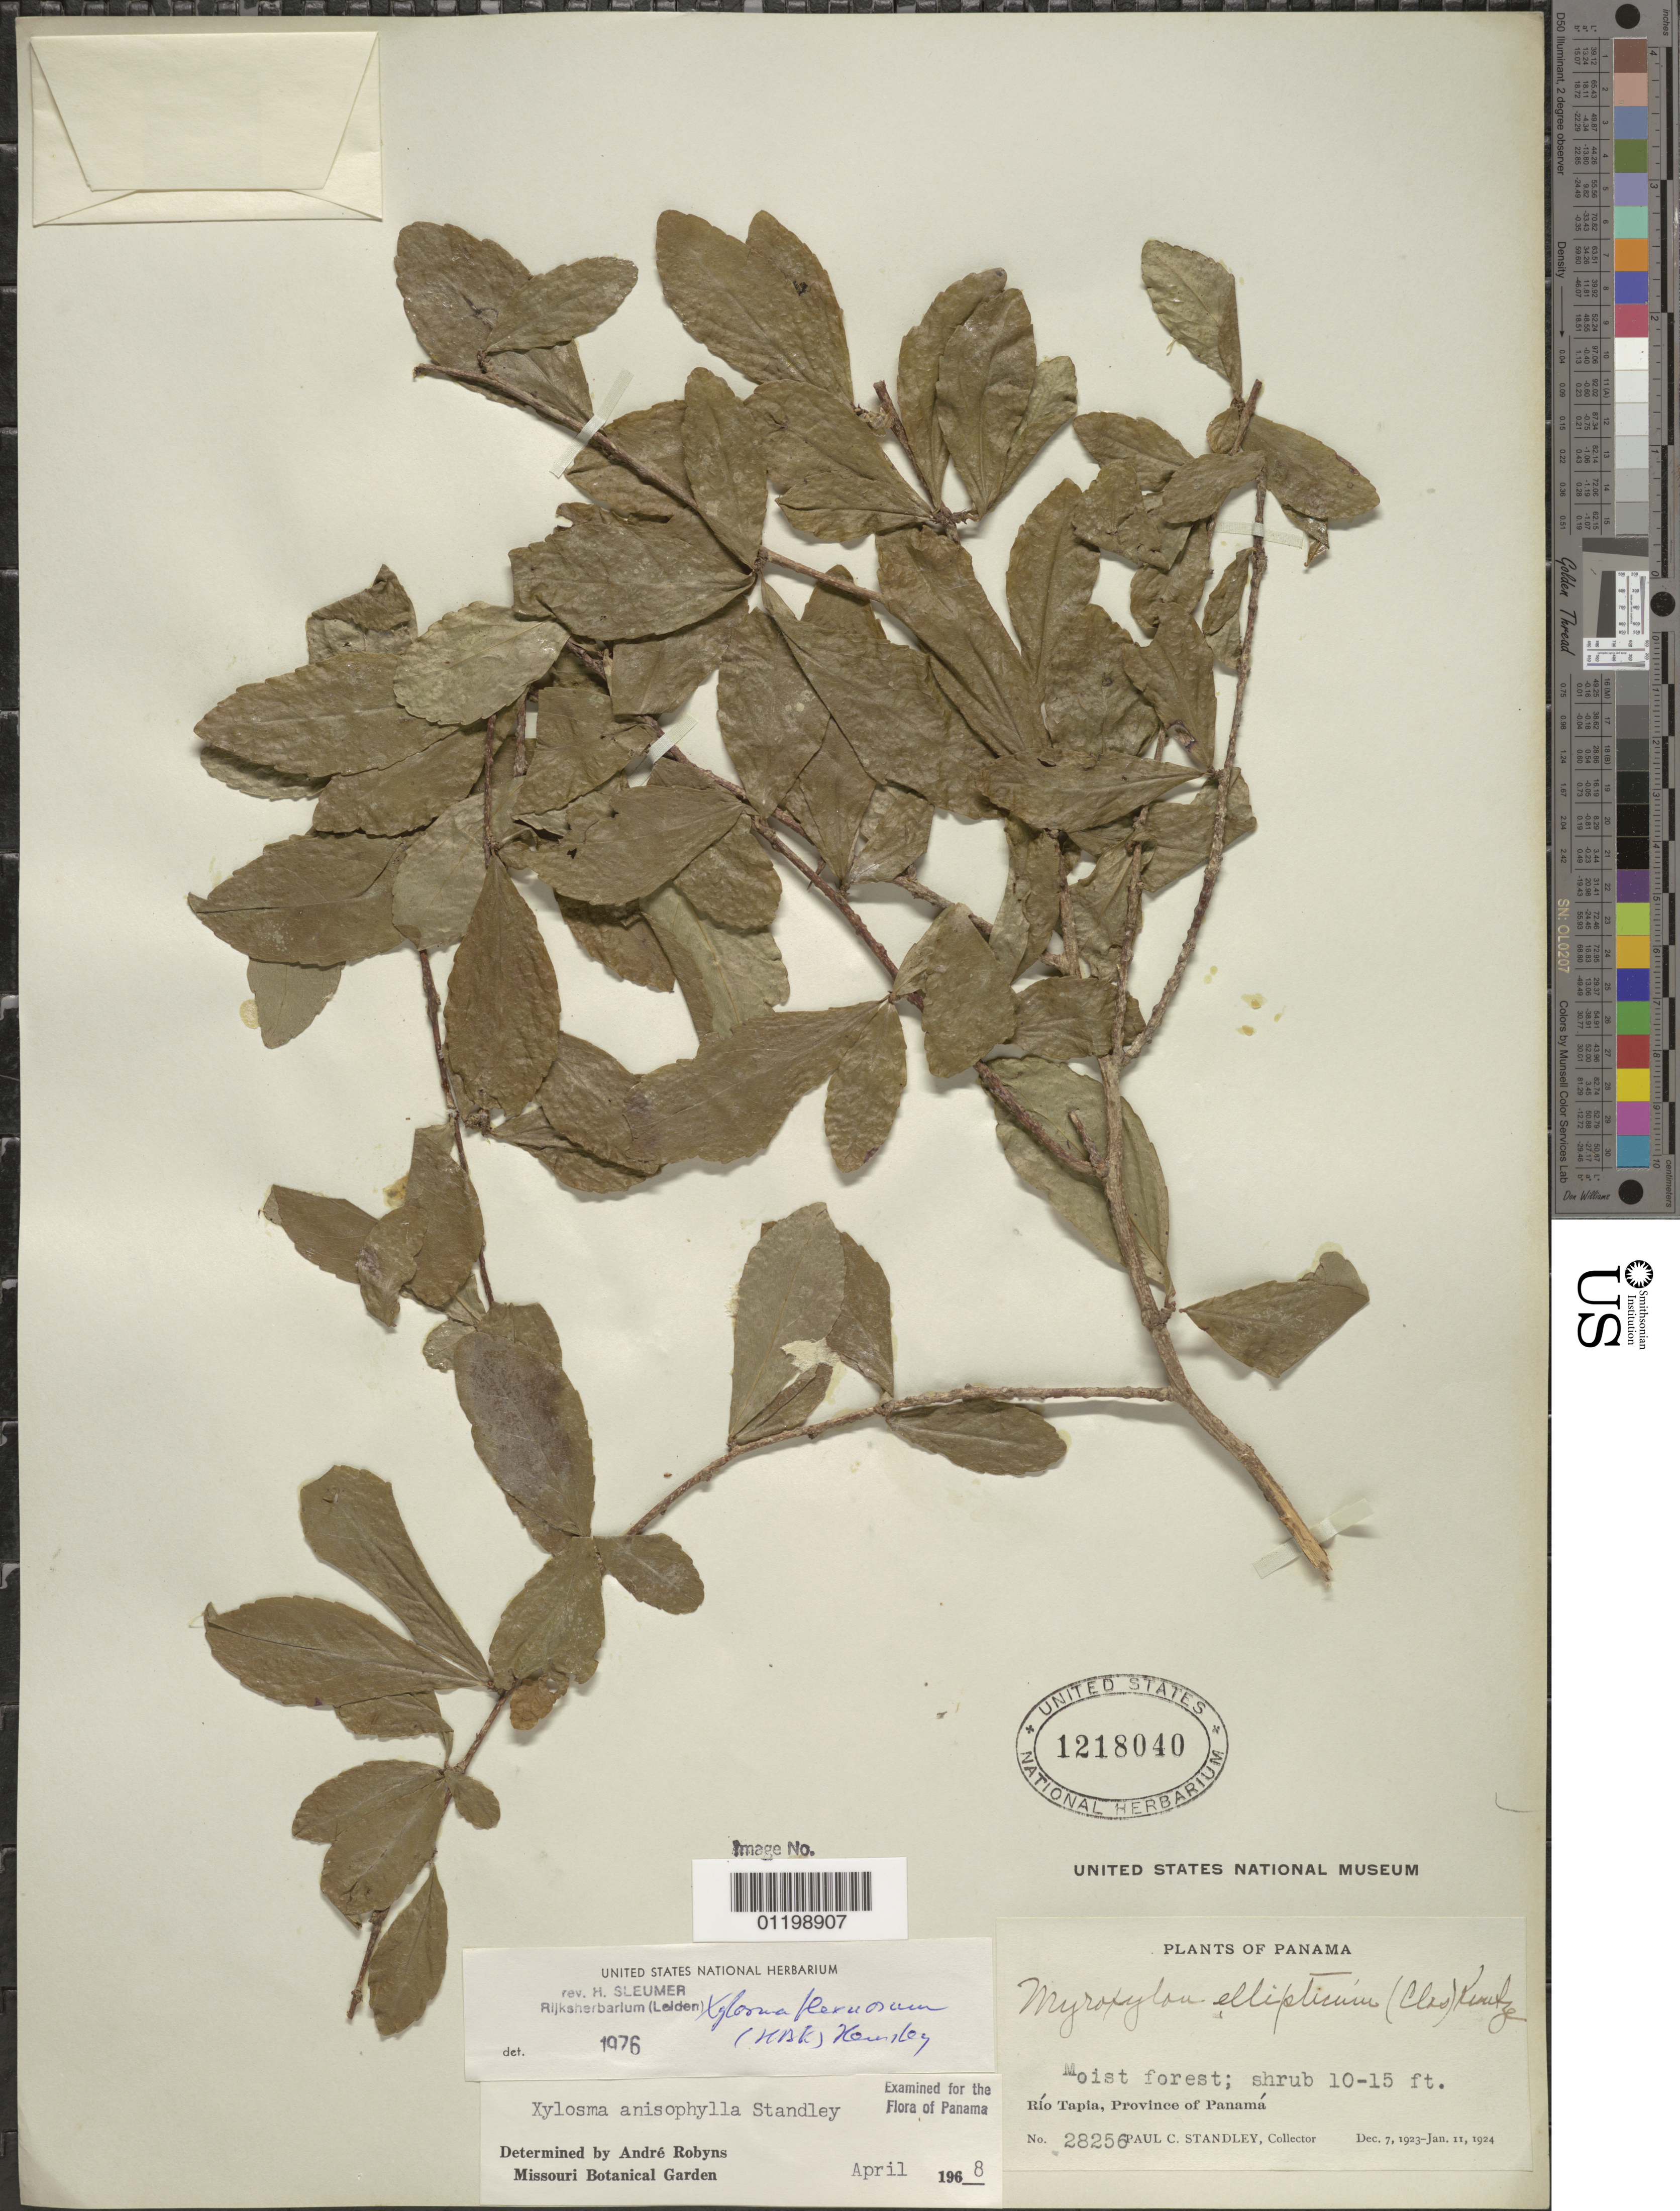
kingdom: Plantae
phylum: Tracheophyta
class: Magnoliopsida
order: Malpighiales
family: Salicaceae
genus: Xylosma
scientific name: Xylosma flexuosa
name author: (Kunth) Hemsl.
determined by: Sleumer, H. O.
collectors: P. C. Standley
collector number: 28256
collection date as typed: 07 Dec 1923 to 11 Jan 1924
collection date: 1923-12-07/1924-01-11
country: Panama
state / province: Panamá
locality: Rio Tapia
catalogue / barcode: US 1218040